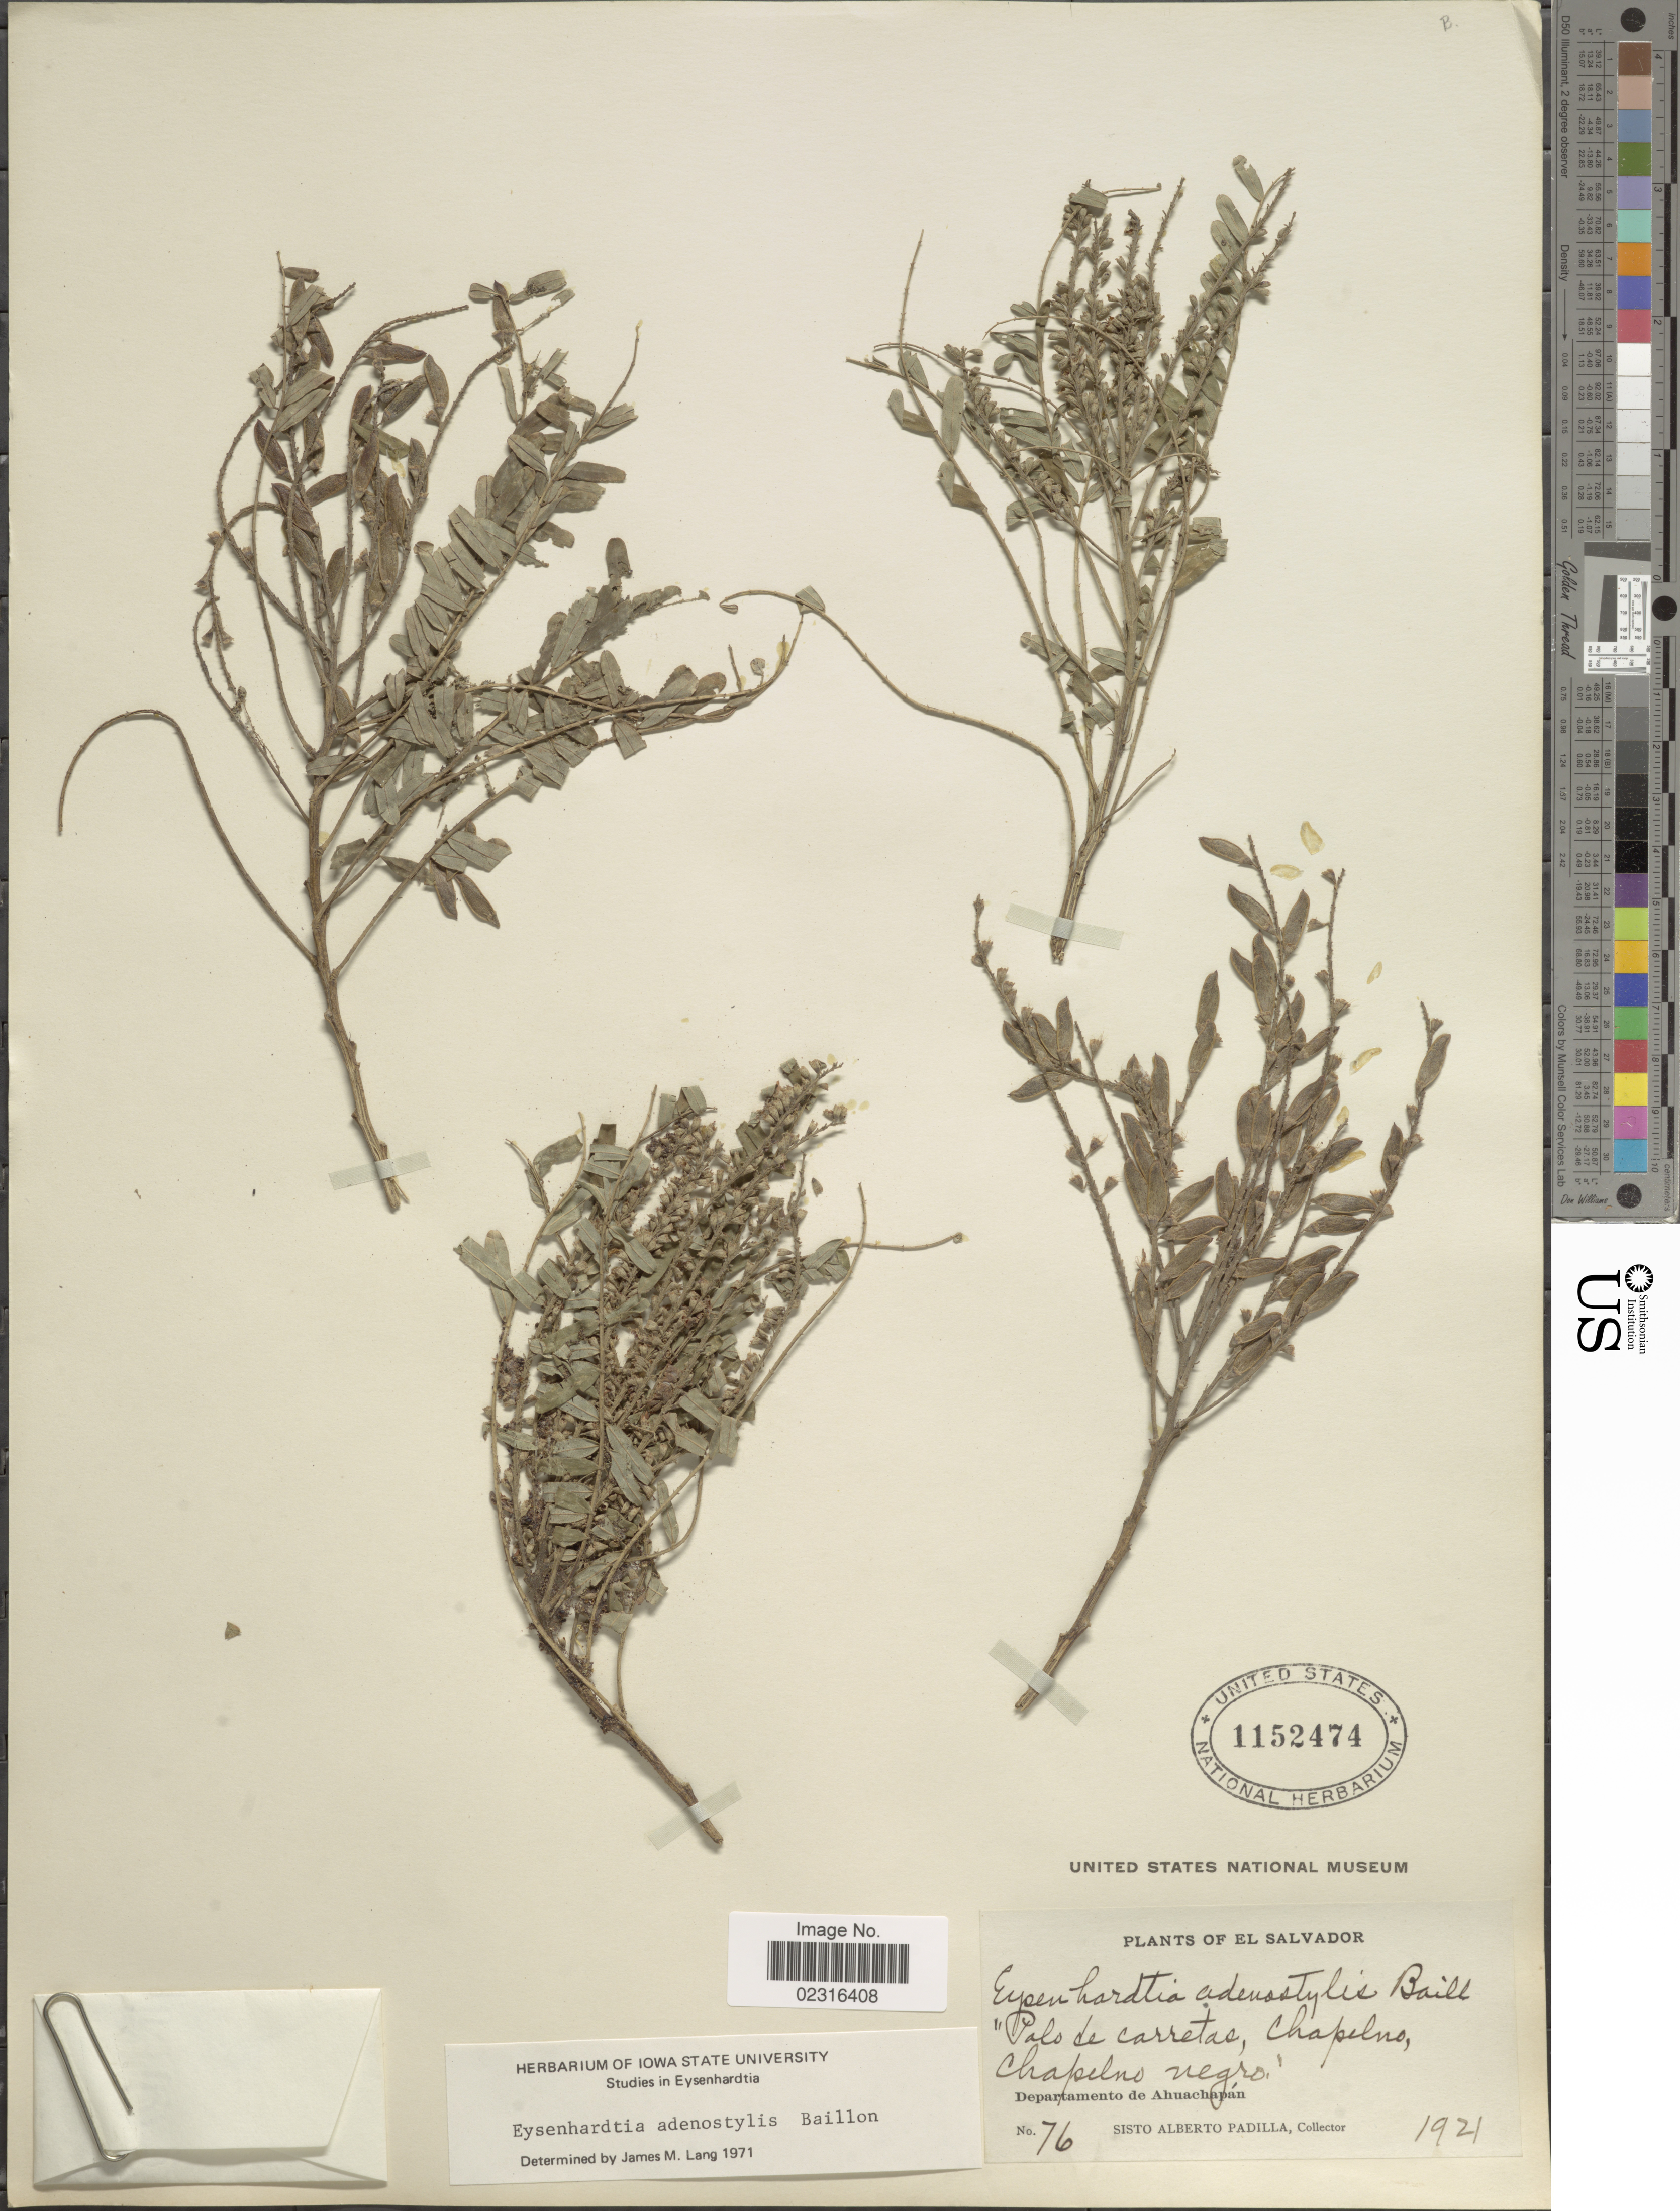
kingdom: Plantae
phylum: Tracheophyta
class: Magnoliopsida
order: Fabales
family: Fabaceae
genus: Eysenhardtia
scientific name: Eysenhardtia adenostylis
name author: Baill.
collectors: S. A. Padilla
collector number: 76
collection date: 1921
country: El Salvador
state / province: Ahuachapan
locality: Palo de carretas, chapelno, chapelno negro.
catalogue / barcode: US 1152474